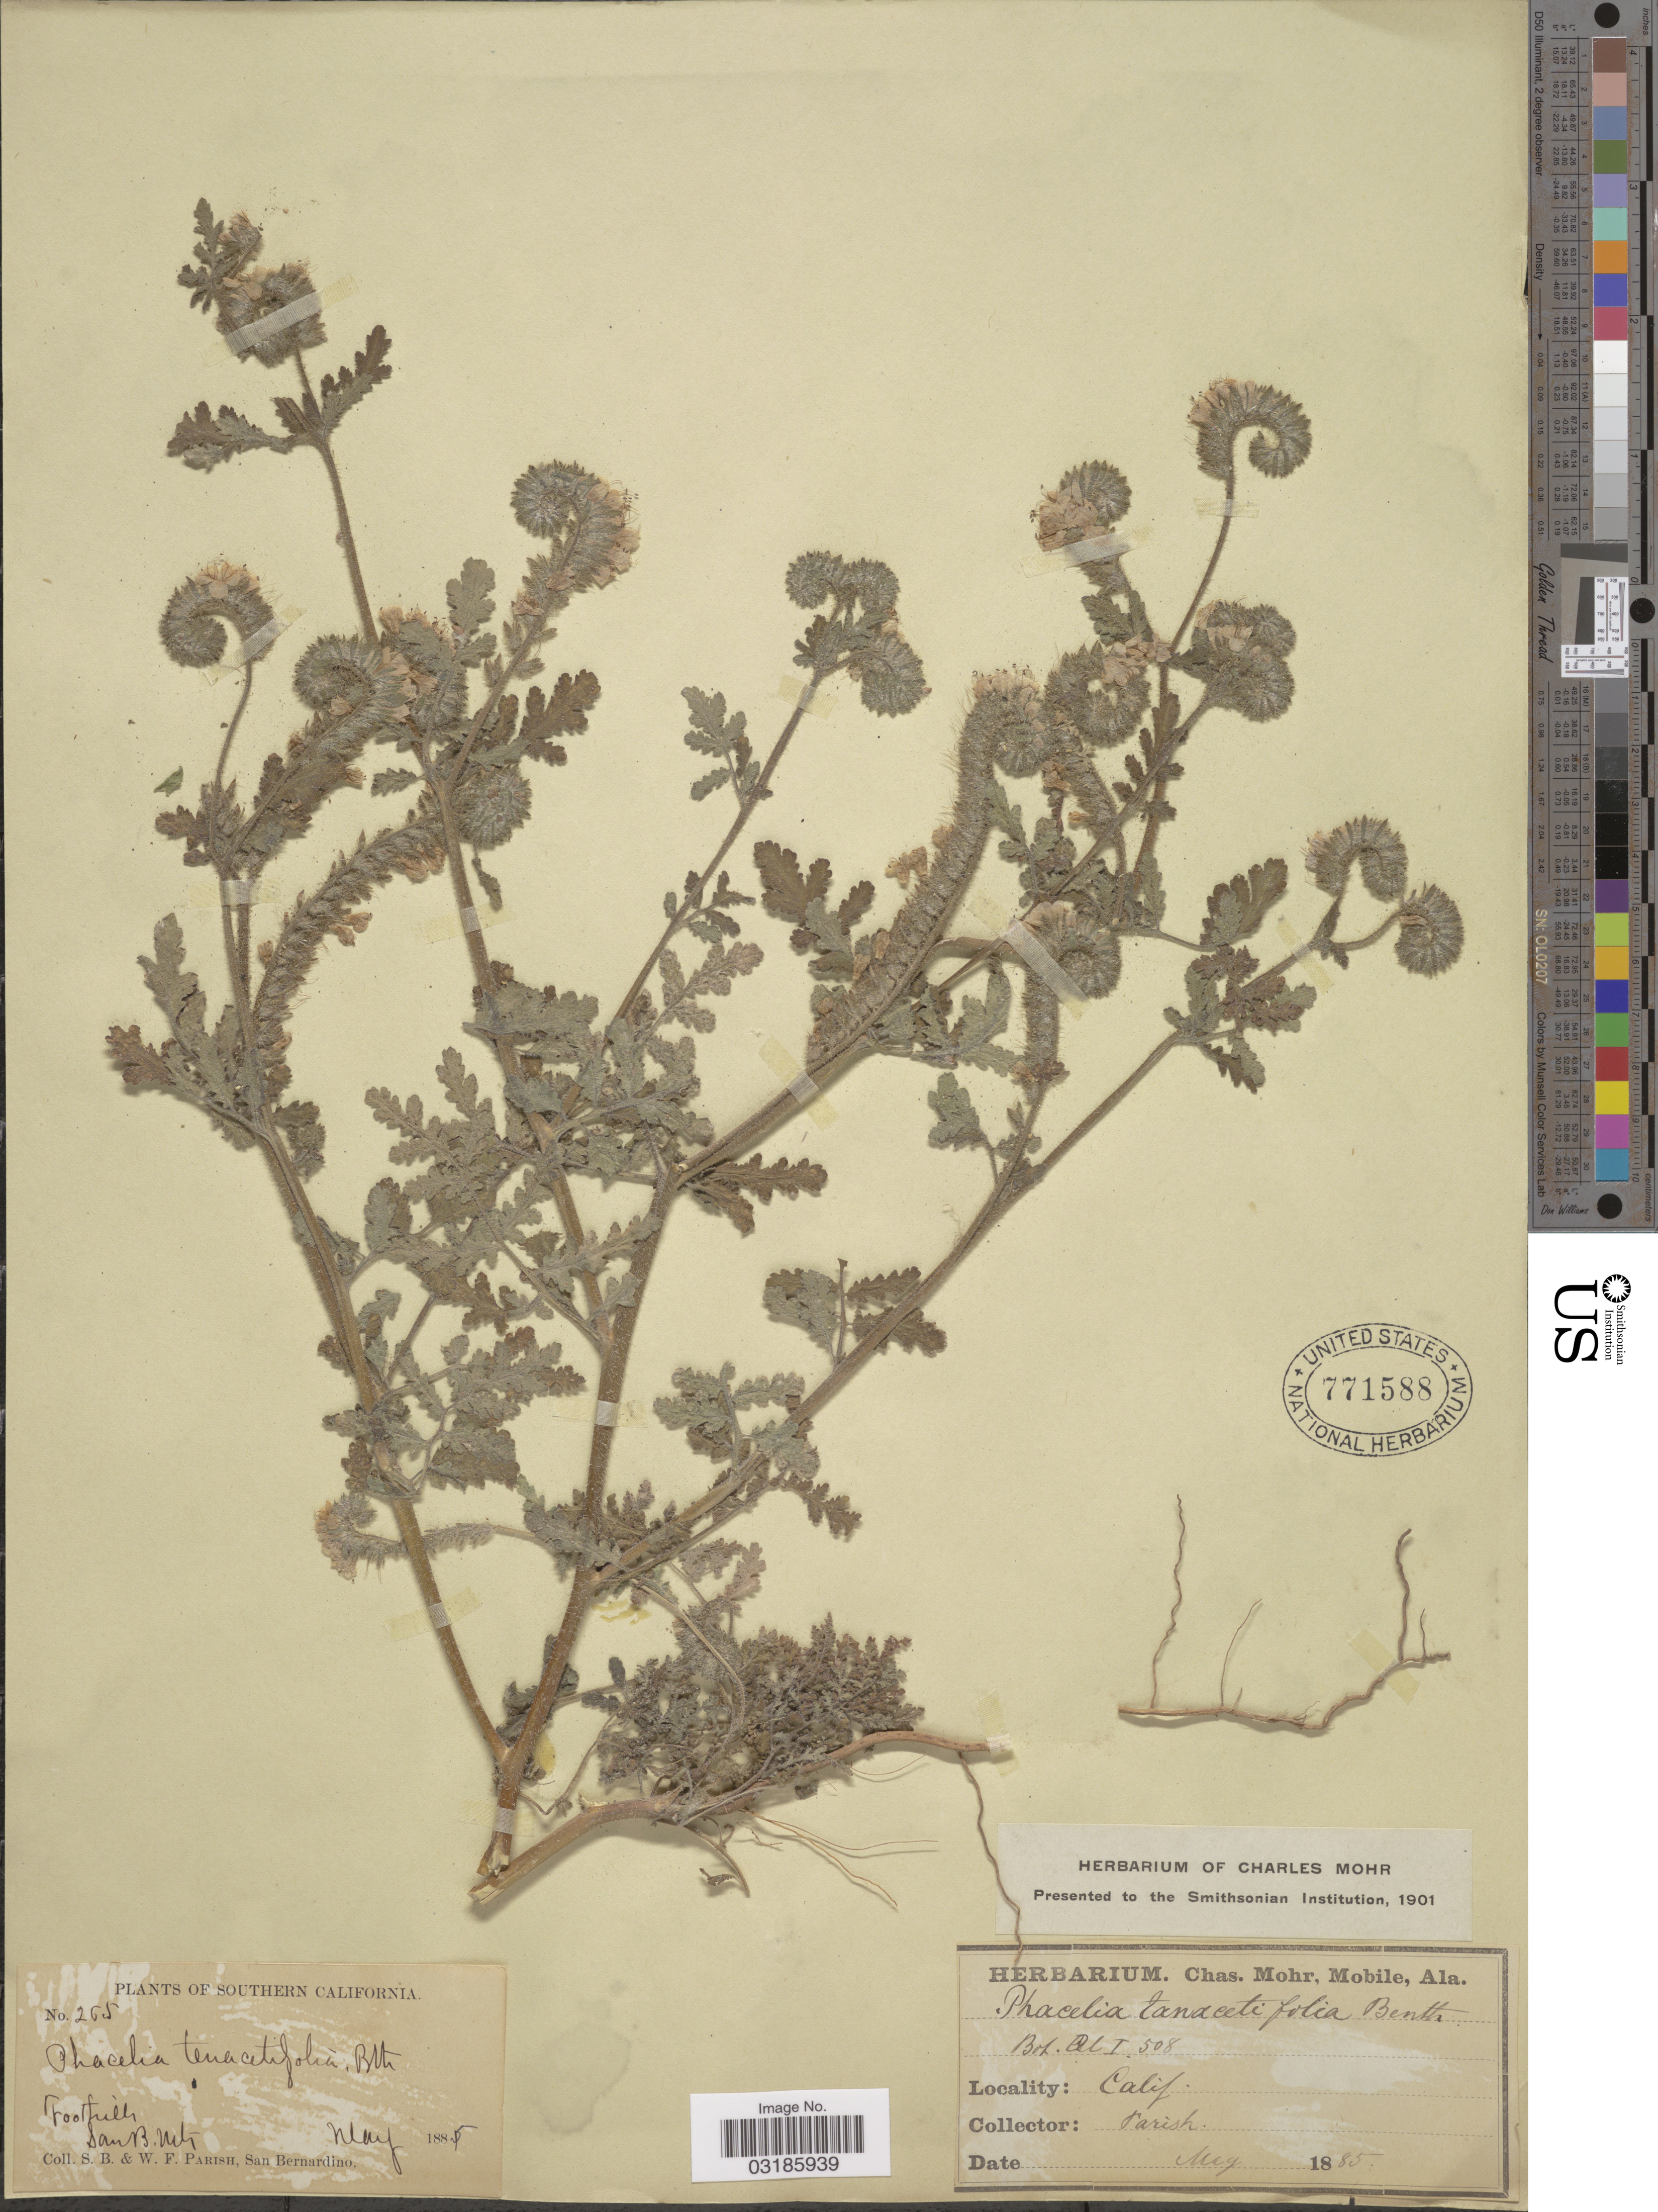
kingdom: Plantae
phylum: Tracheophyta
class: Magnoliopsida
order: Boraginales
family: Hydrophyllaceae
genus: Phacelia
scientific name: Phacelia ramosissima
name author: Douglas ex Lehm.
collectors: S. B. Parish & W. F. Parish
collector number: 265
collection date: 1885-05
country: United States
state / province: California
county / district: San Bernardino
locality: Southern California. Foothills San B. Mts.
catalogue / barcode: US 771588